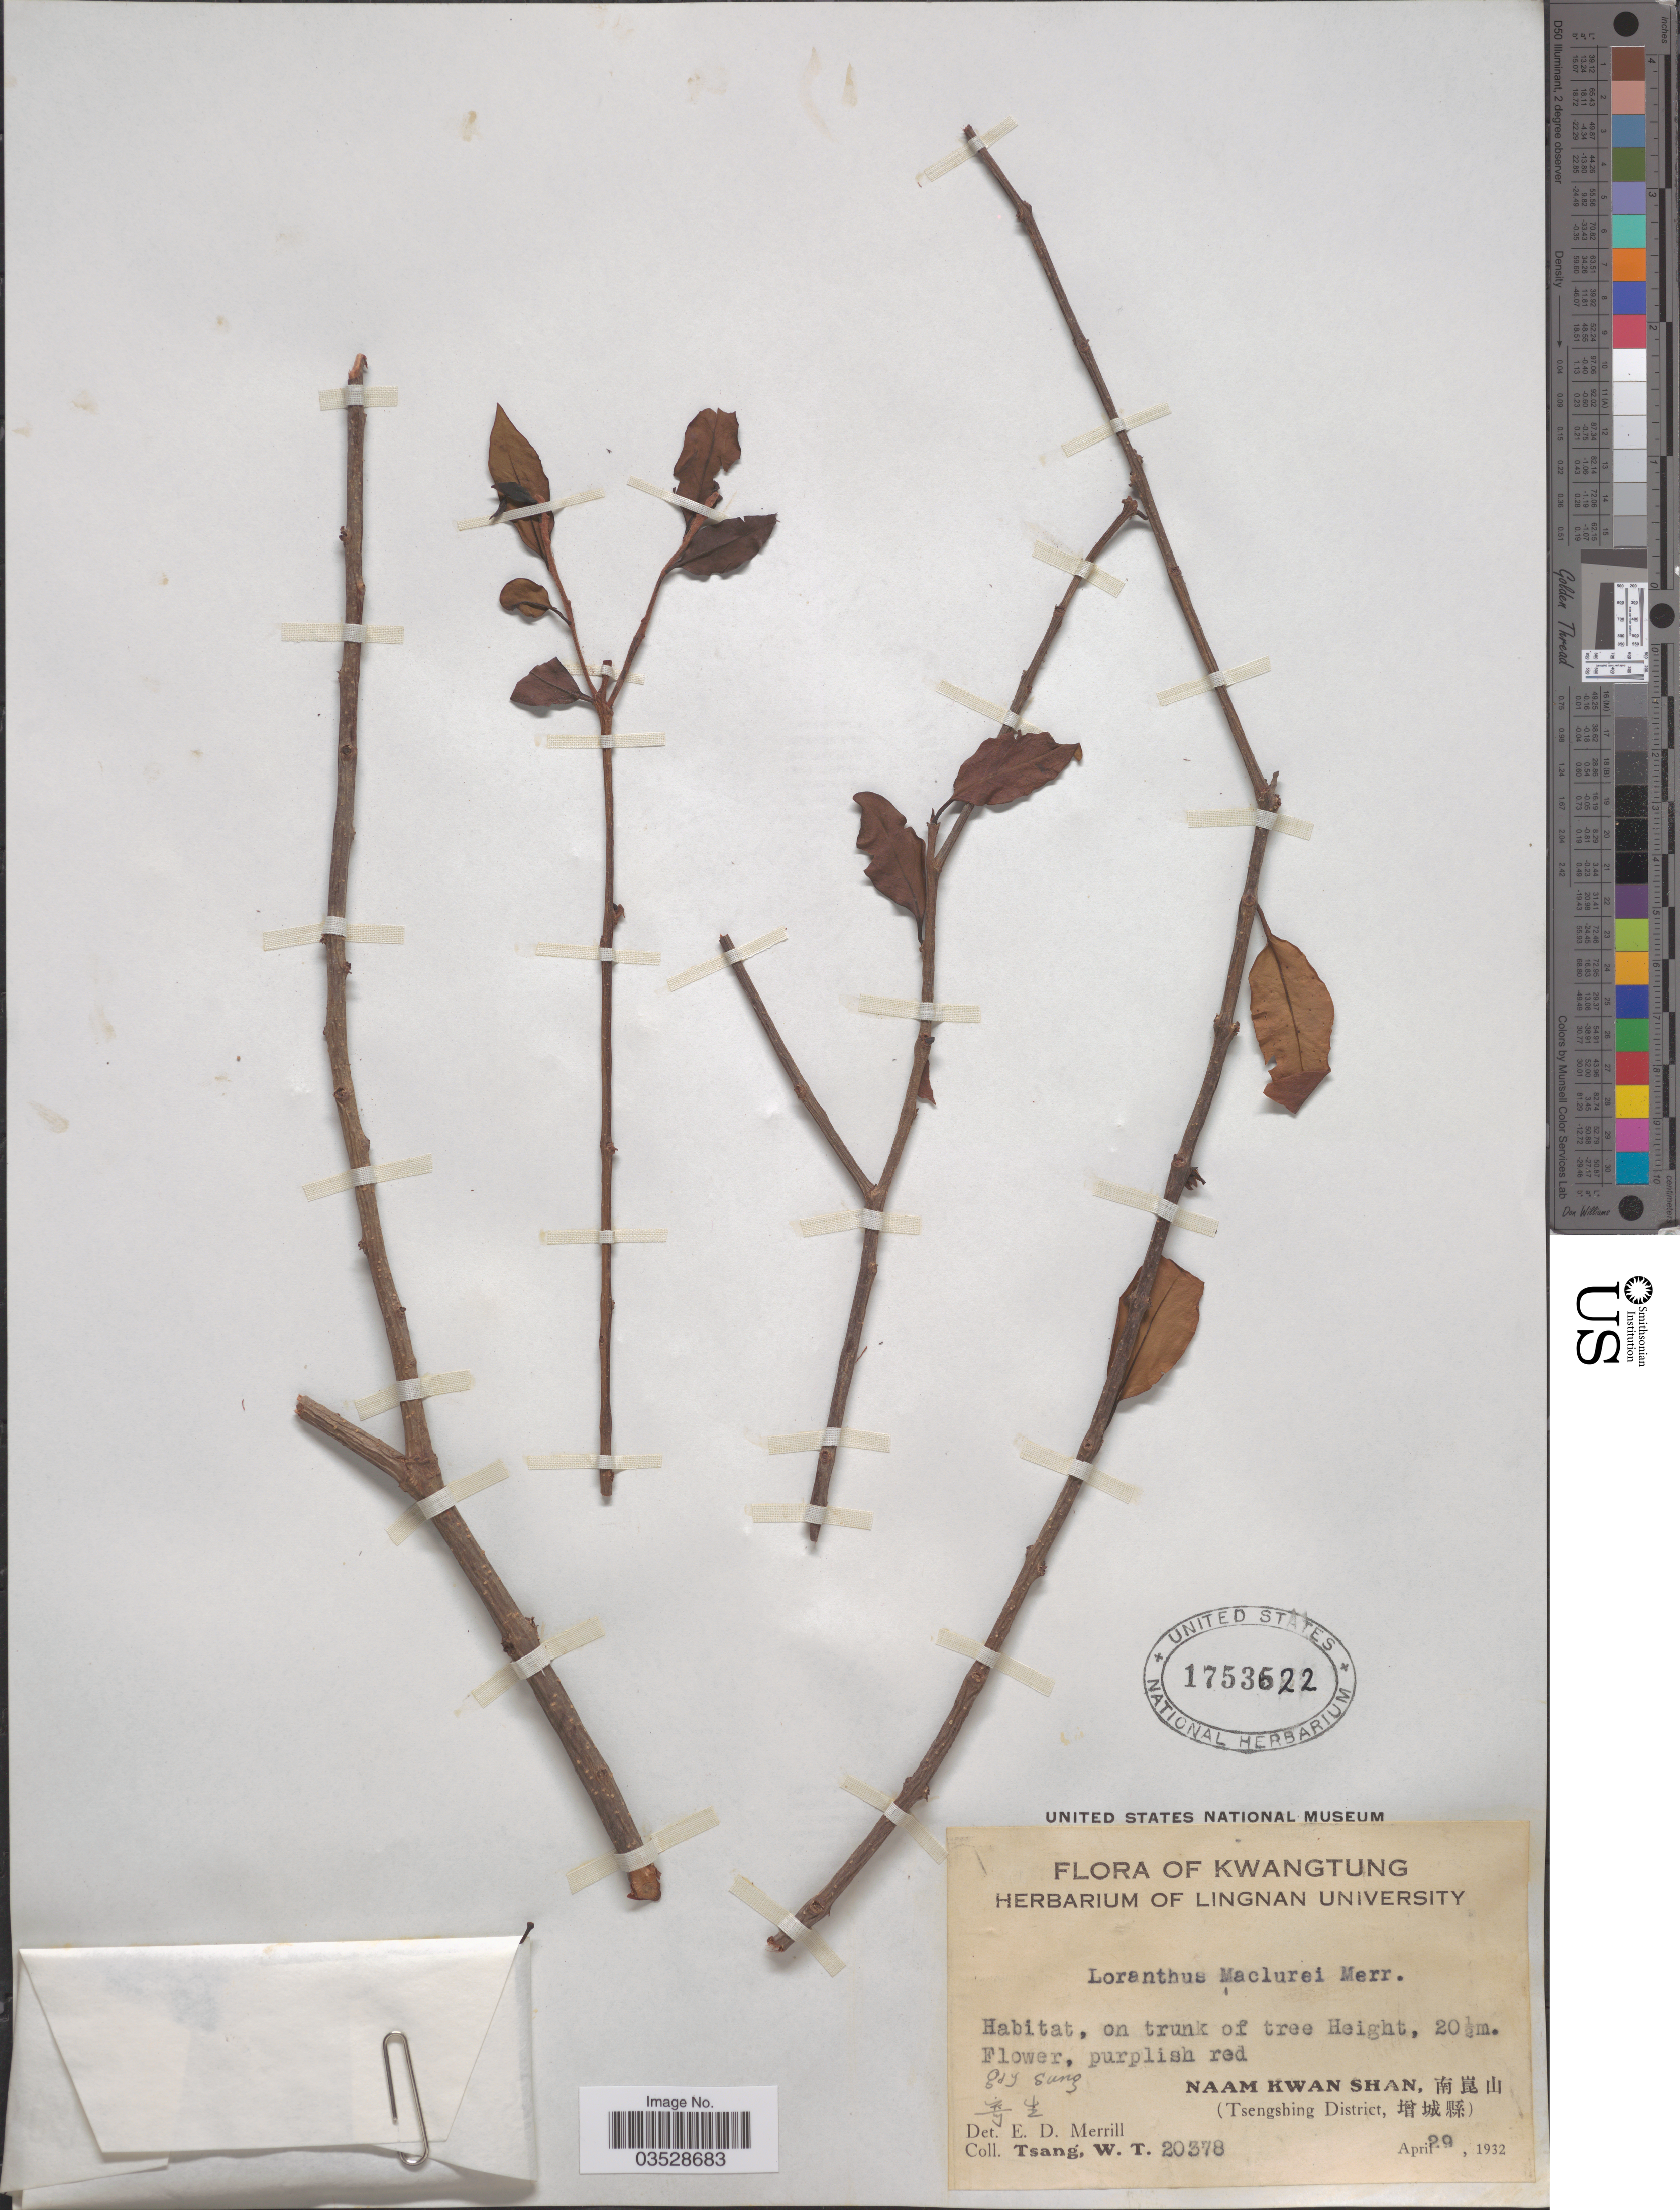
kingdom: Plantae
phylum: Tracheophyta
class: Magnoliopsida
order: Santalales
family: Loranthaceae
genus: Tolypanthus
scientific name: Tolypanthus maclurei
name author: Danser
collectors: W. T. Tsang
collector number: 20378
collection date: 1932-04-29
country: China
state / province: Guangdong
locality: Kwatung.Naam Kwan Shan, (Tsengshing District.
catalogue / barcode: US 1753622